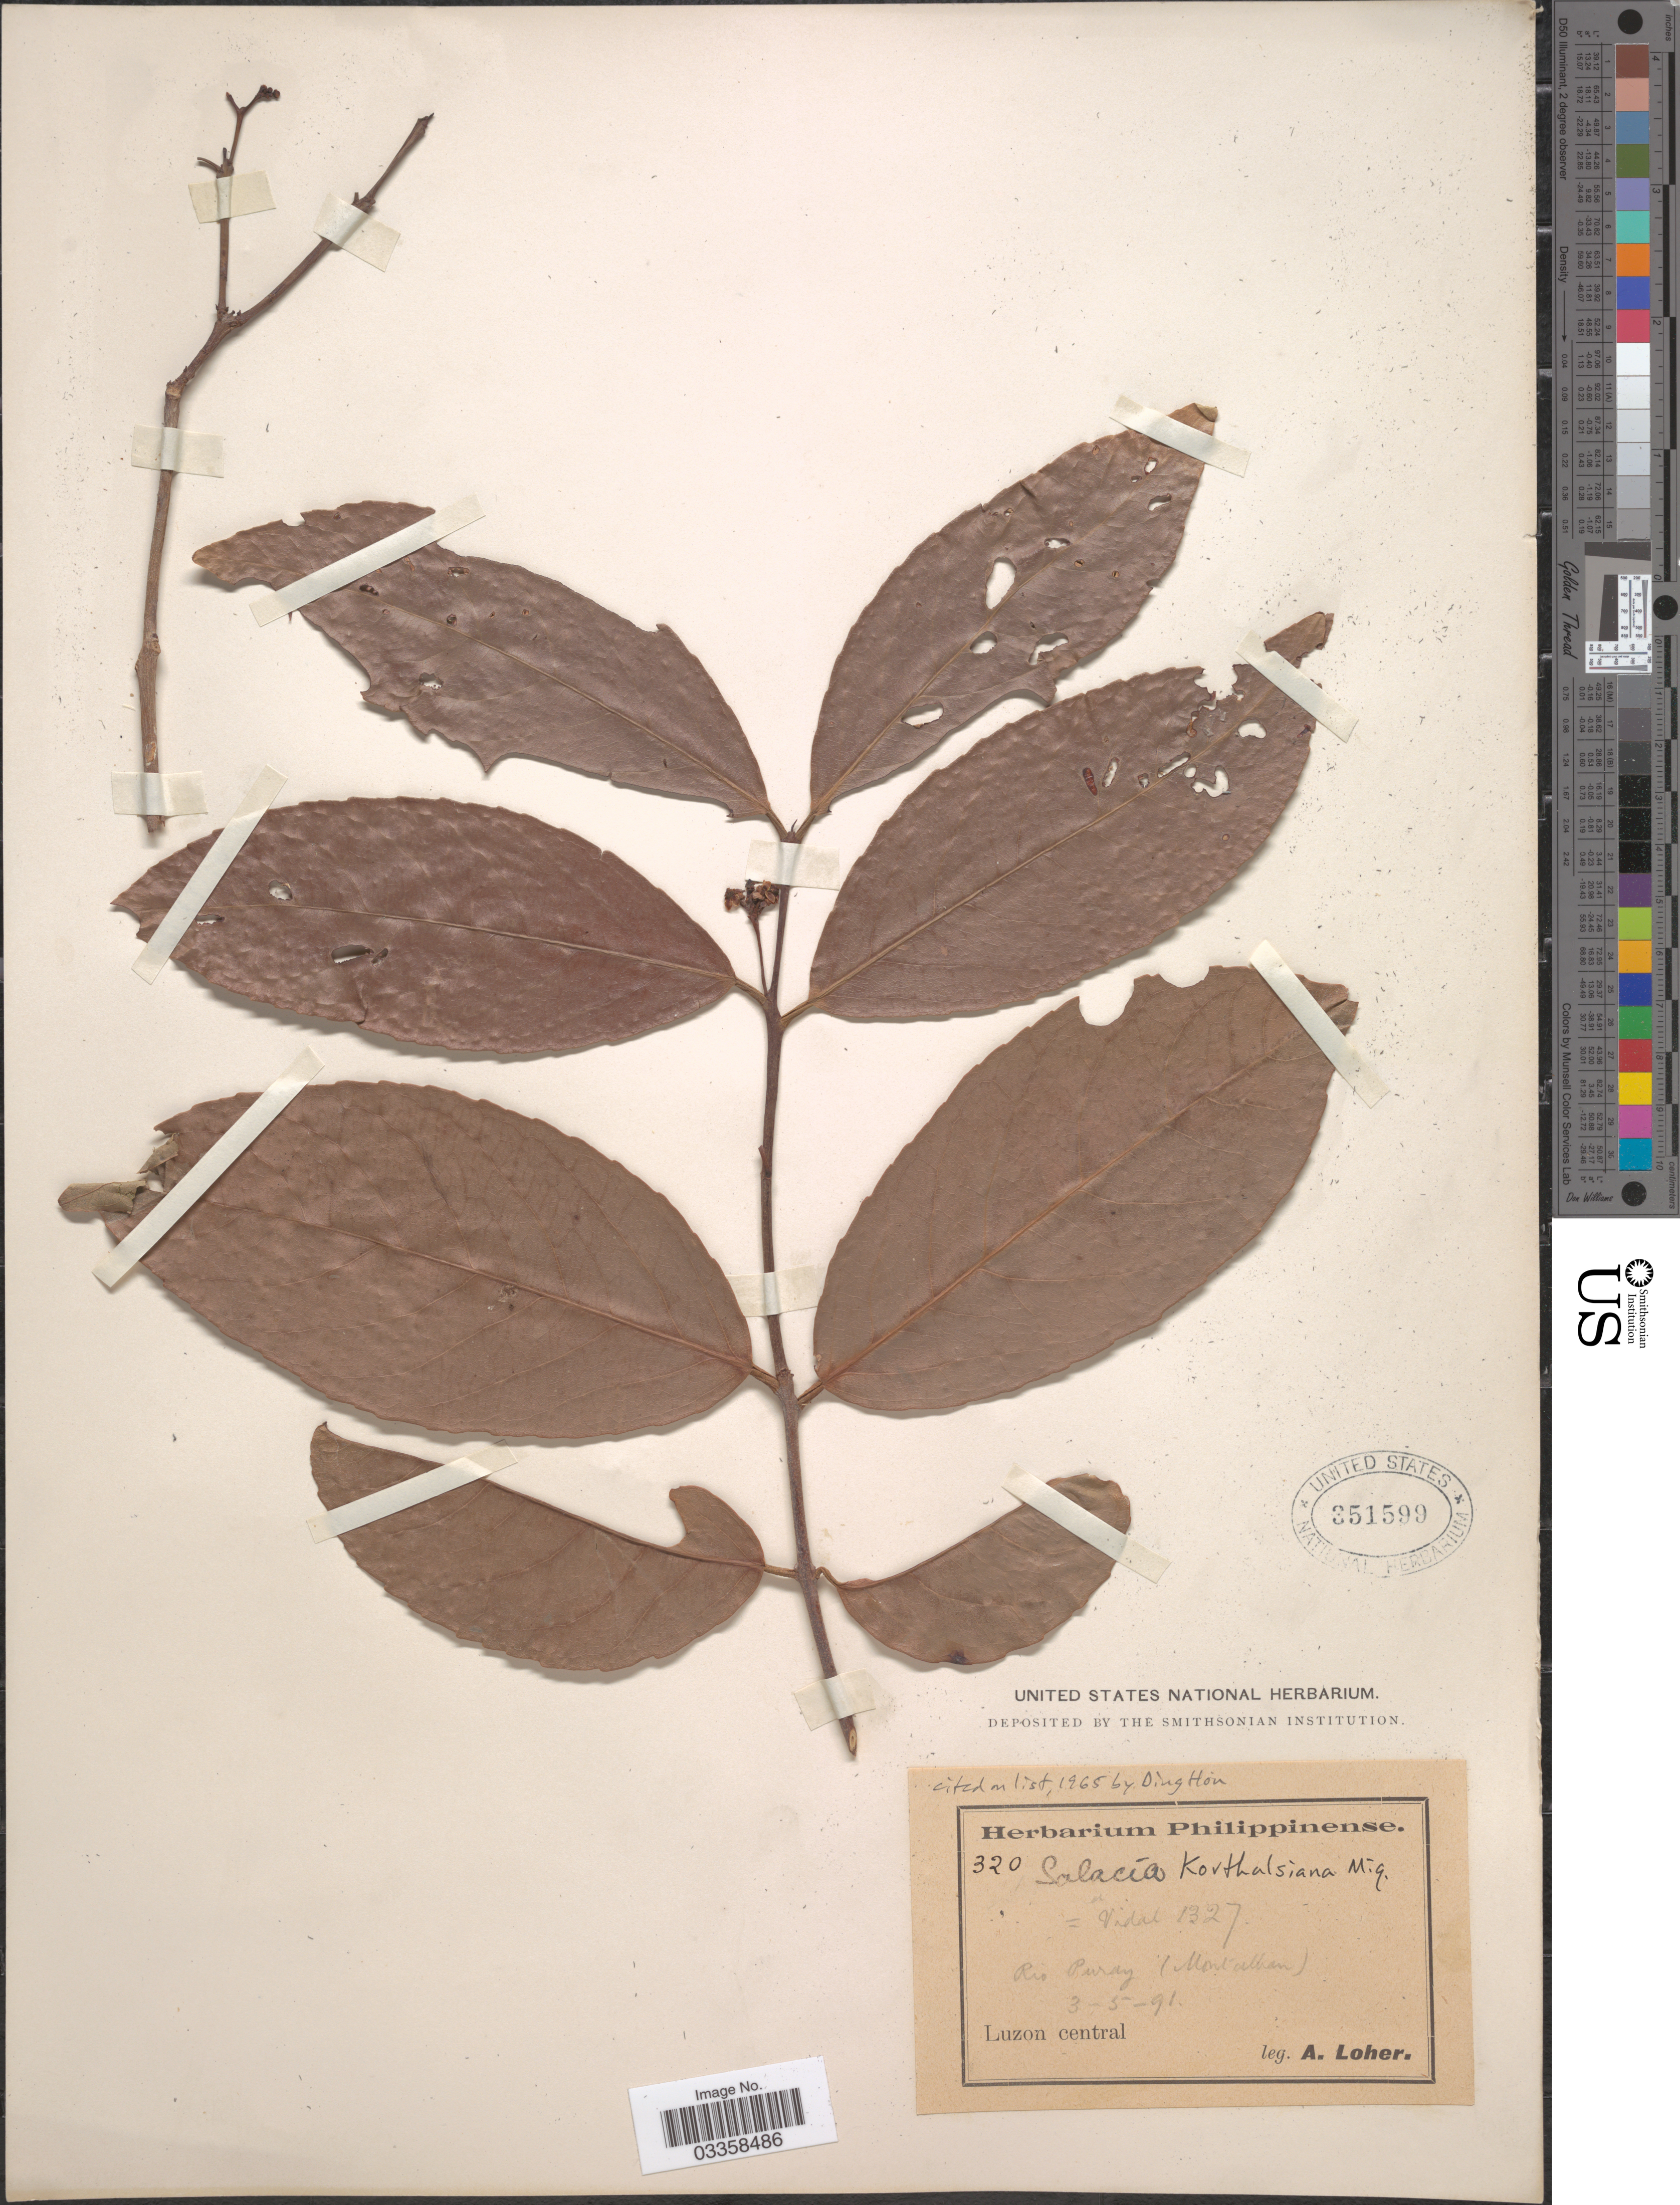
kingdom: Plantae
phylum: Tracheophyta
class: Magnoliopsida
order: Celastrales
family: Celastraceae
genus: Salacia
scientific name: Salacia korthalsiana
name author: Miq.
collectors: A. Loher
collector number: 320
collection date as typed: Transcribed d/m/y: 3/5/91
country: Philippines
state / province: Central Luzon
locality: Rio Puray (Montalban). Luzon central.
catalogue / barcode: US 351599